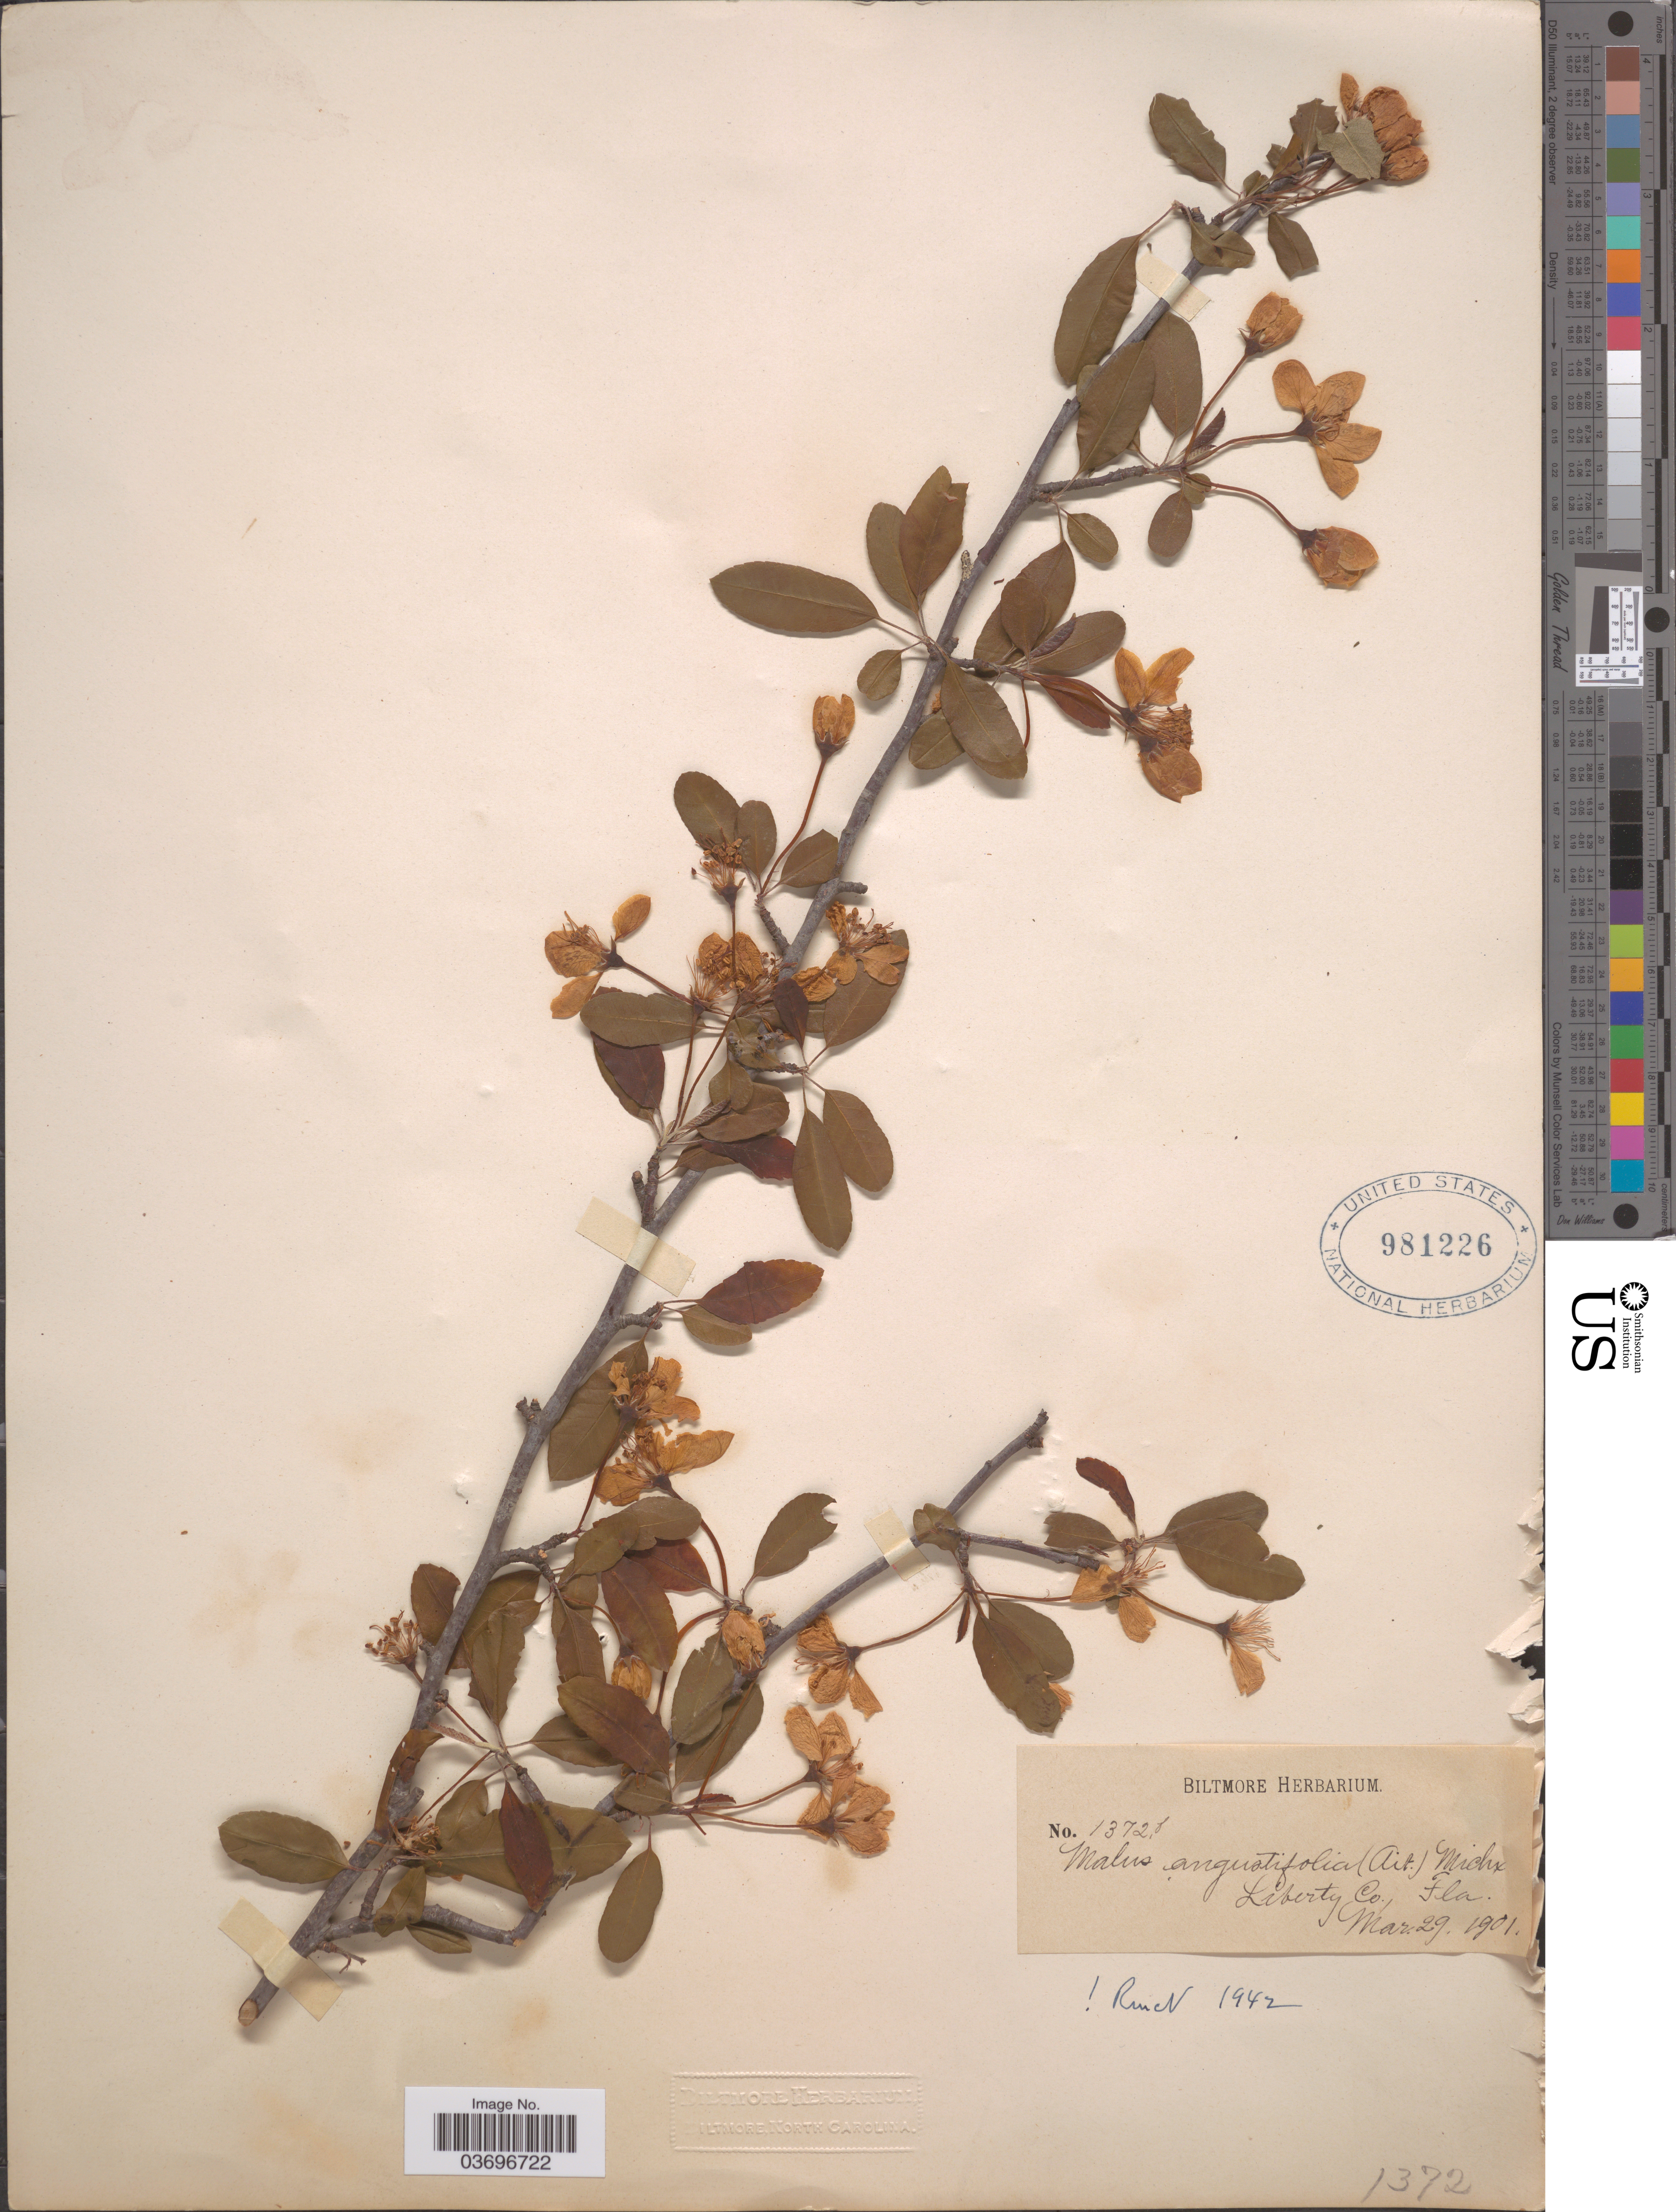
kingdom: Plantae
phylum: Tracheophyta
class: Magnoliopsida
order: Rosales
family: Rosaceae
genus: Malus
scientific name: Malus angustifolia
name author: (Aiton) Michx.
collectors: ex herb. Biltmore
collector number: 1372f*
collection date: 1901-03-29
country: United States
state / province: Florida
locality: Liberty Co.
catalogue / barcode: US 981226